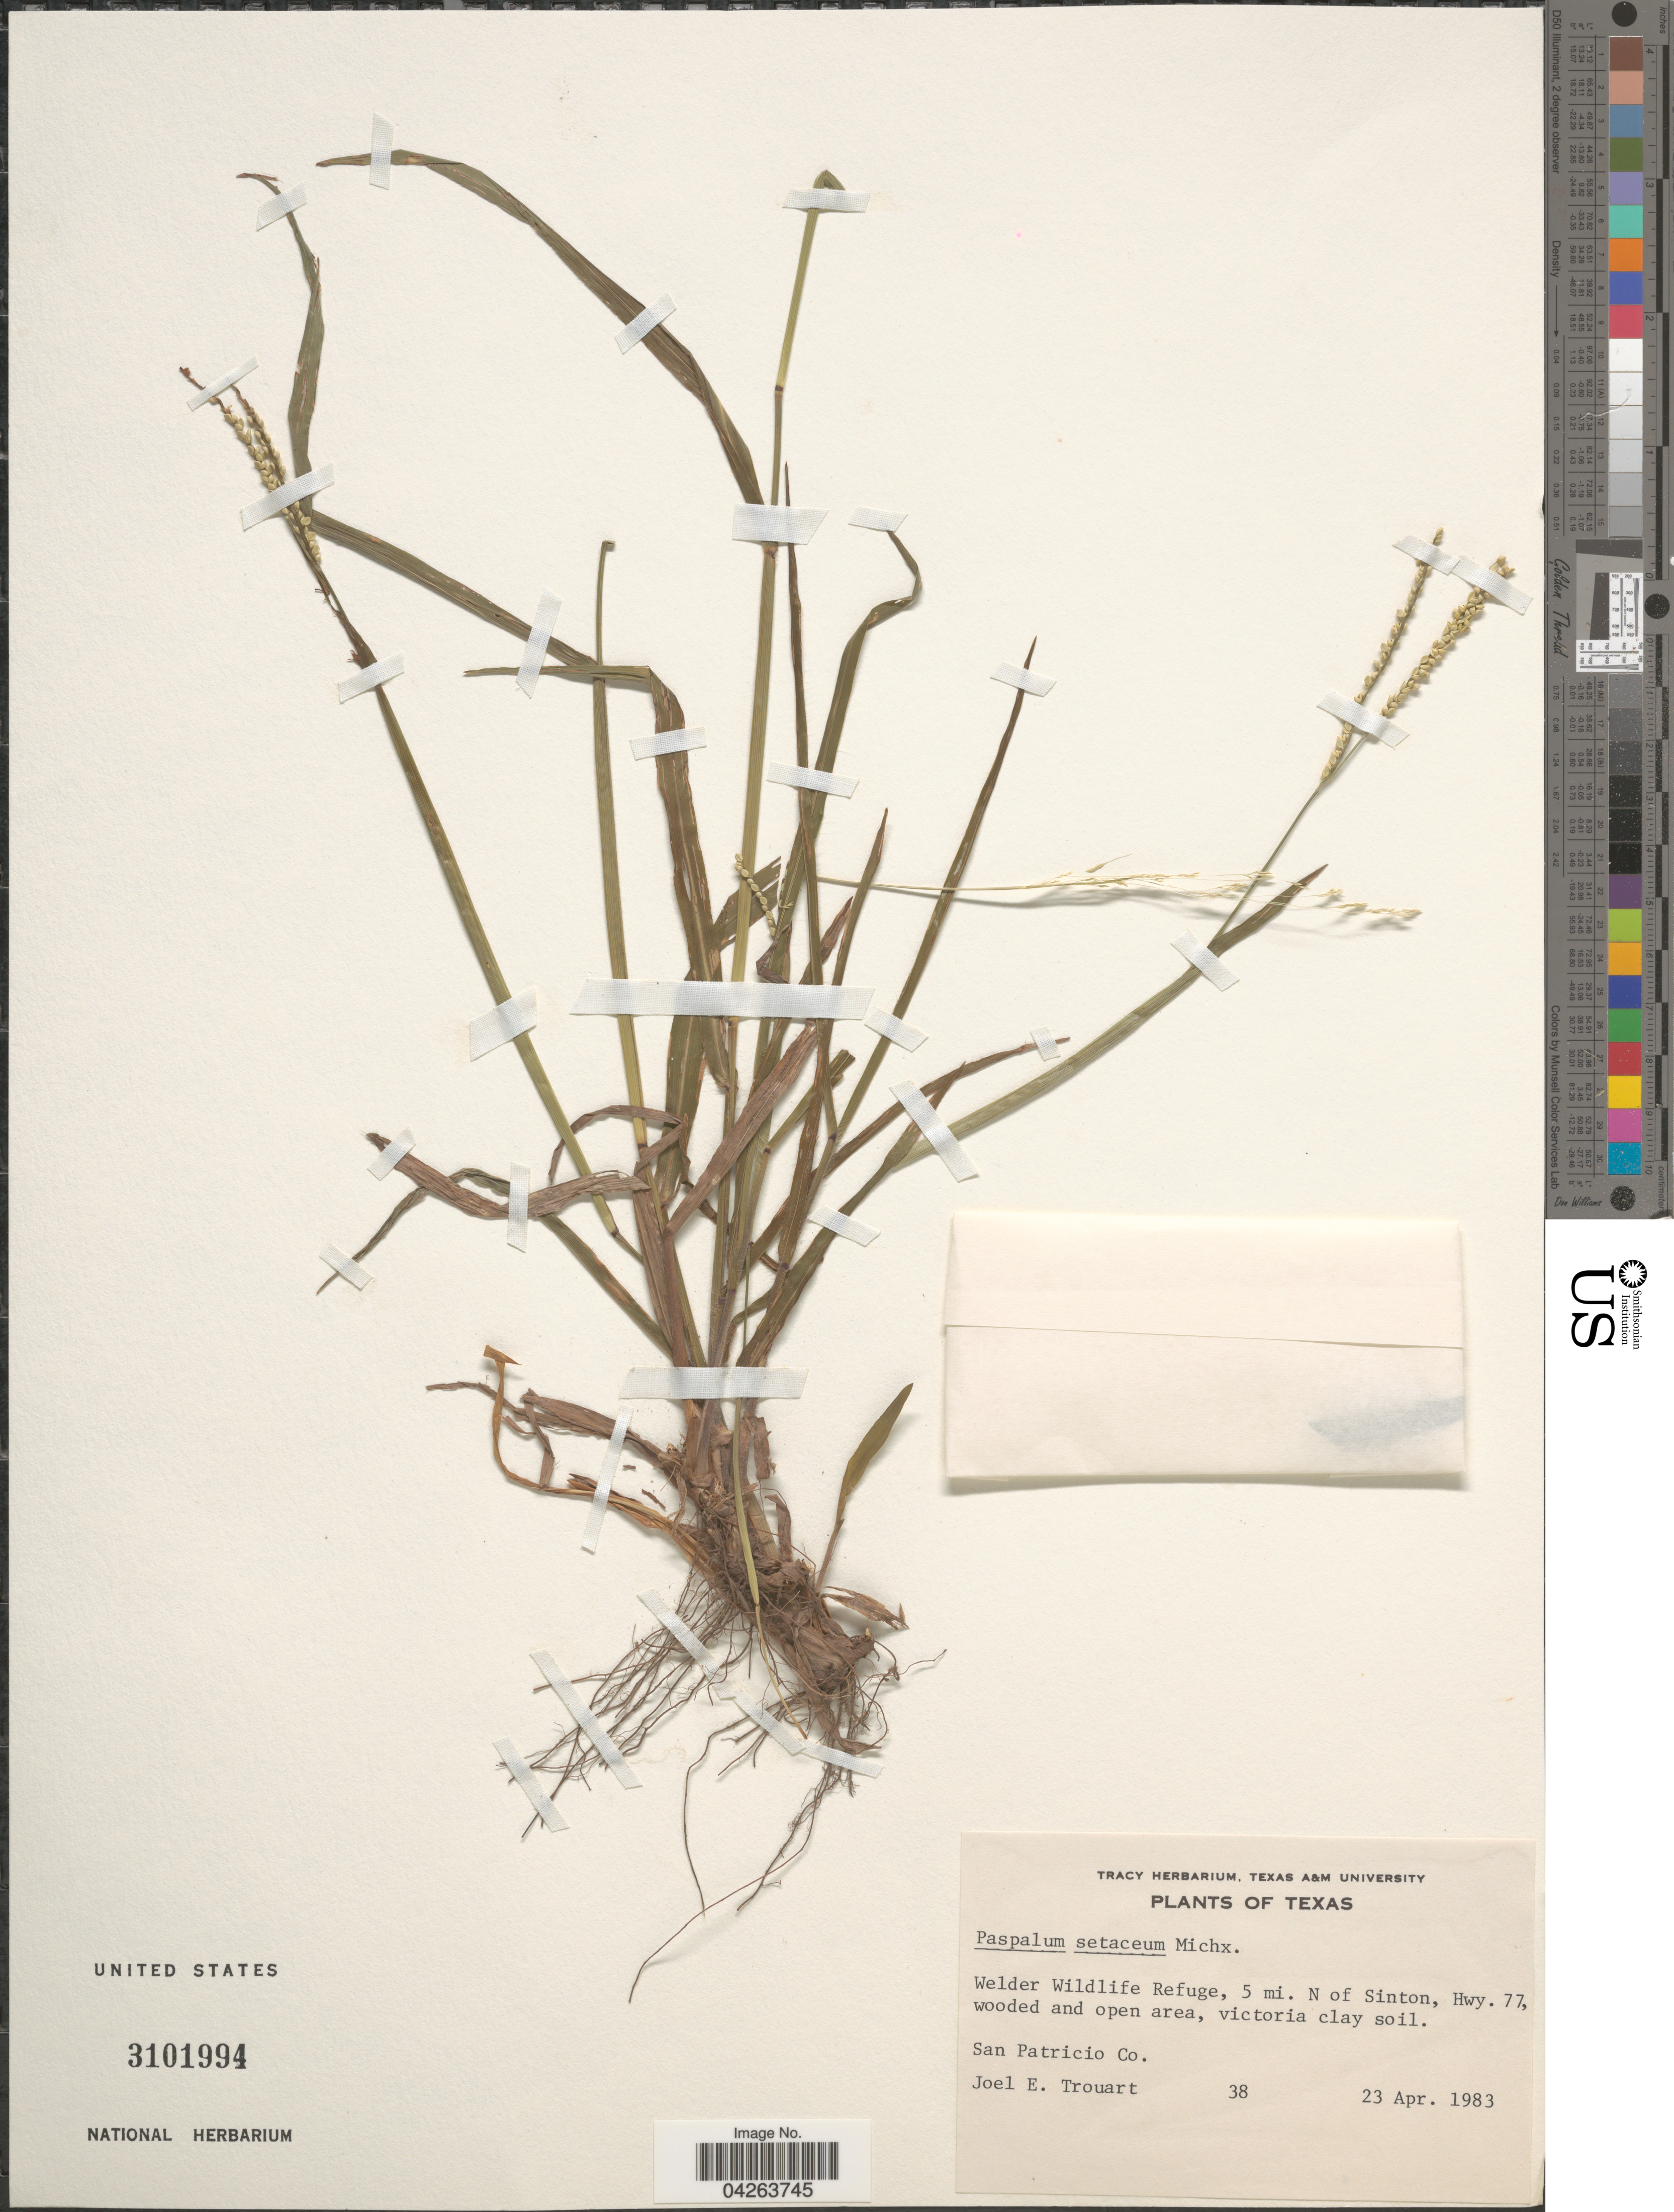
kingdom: Plantae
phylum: Tracheophyta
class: Liliopsida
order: Poales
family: Poaceae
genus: Paspalum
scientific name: Paspalum setaceum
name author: Michx.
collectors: J. Trouart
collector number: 38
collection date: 1983-04-23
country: United States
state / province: Texas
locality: Welder Wildlife Refuge, 5 mi. N of Sinton, Hwy. 77, wooded and open area, victoria clay soil. San Patricio Co.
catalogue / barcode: US 3101994